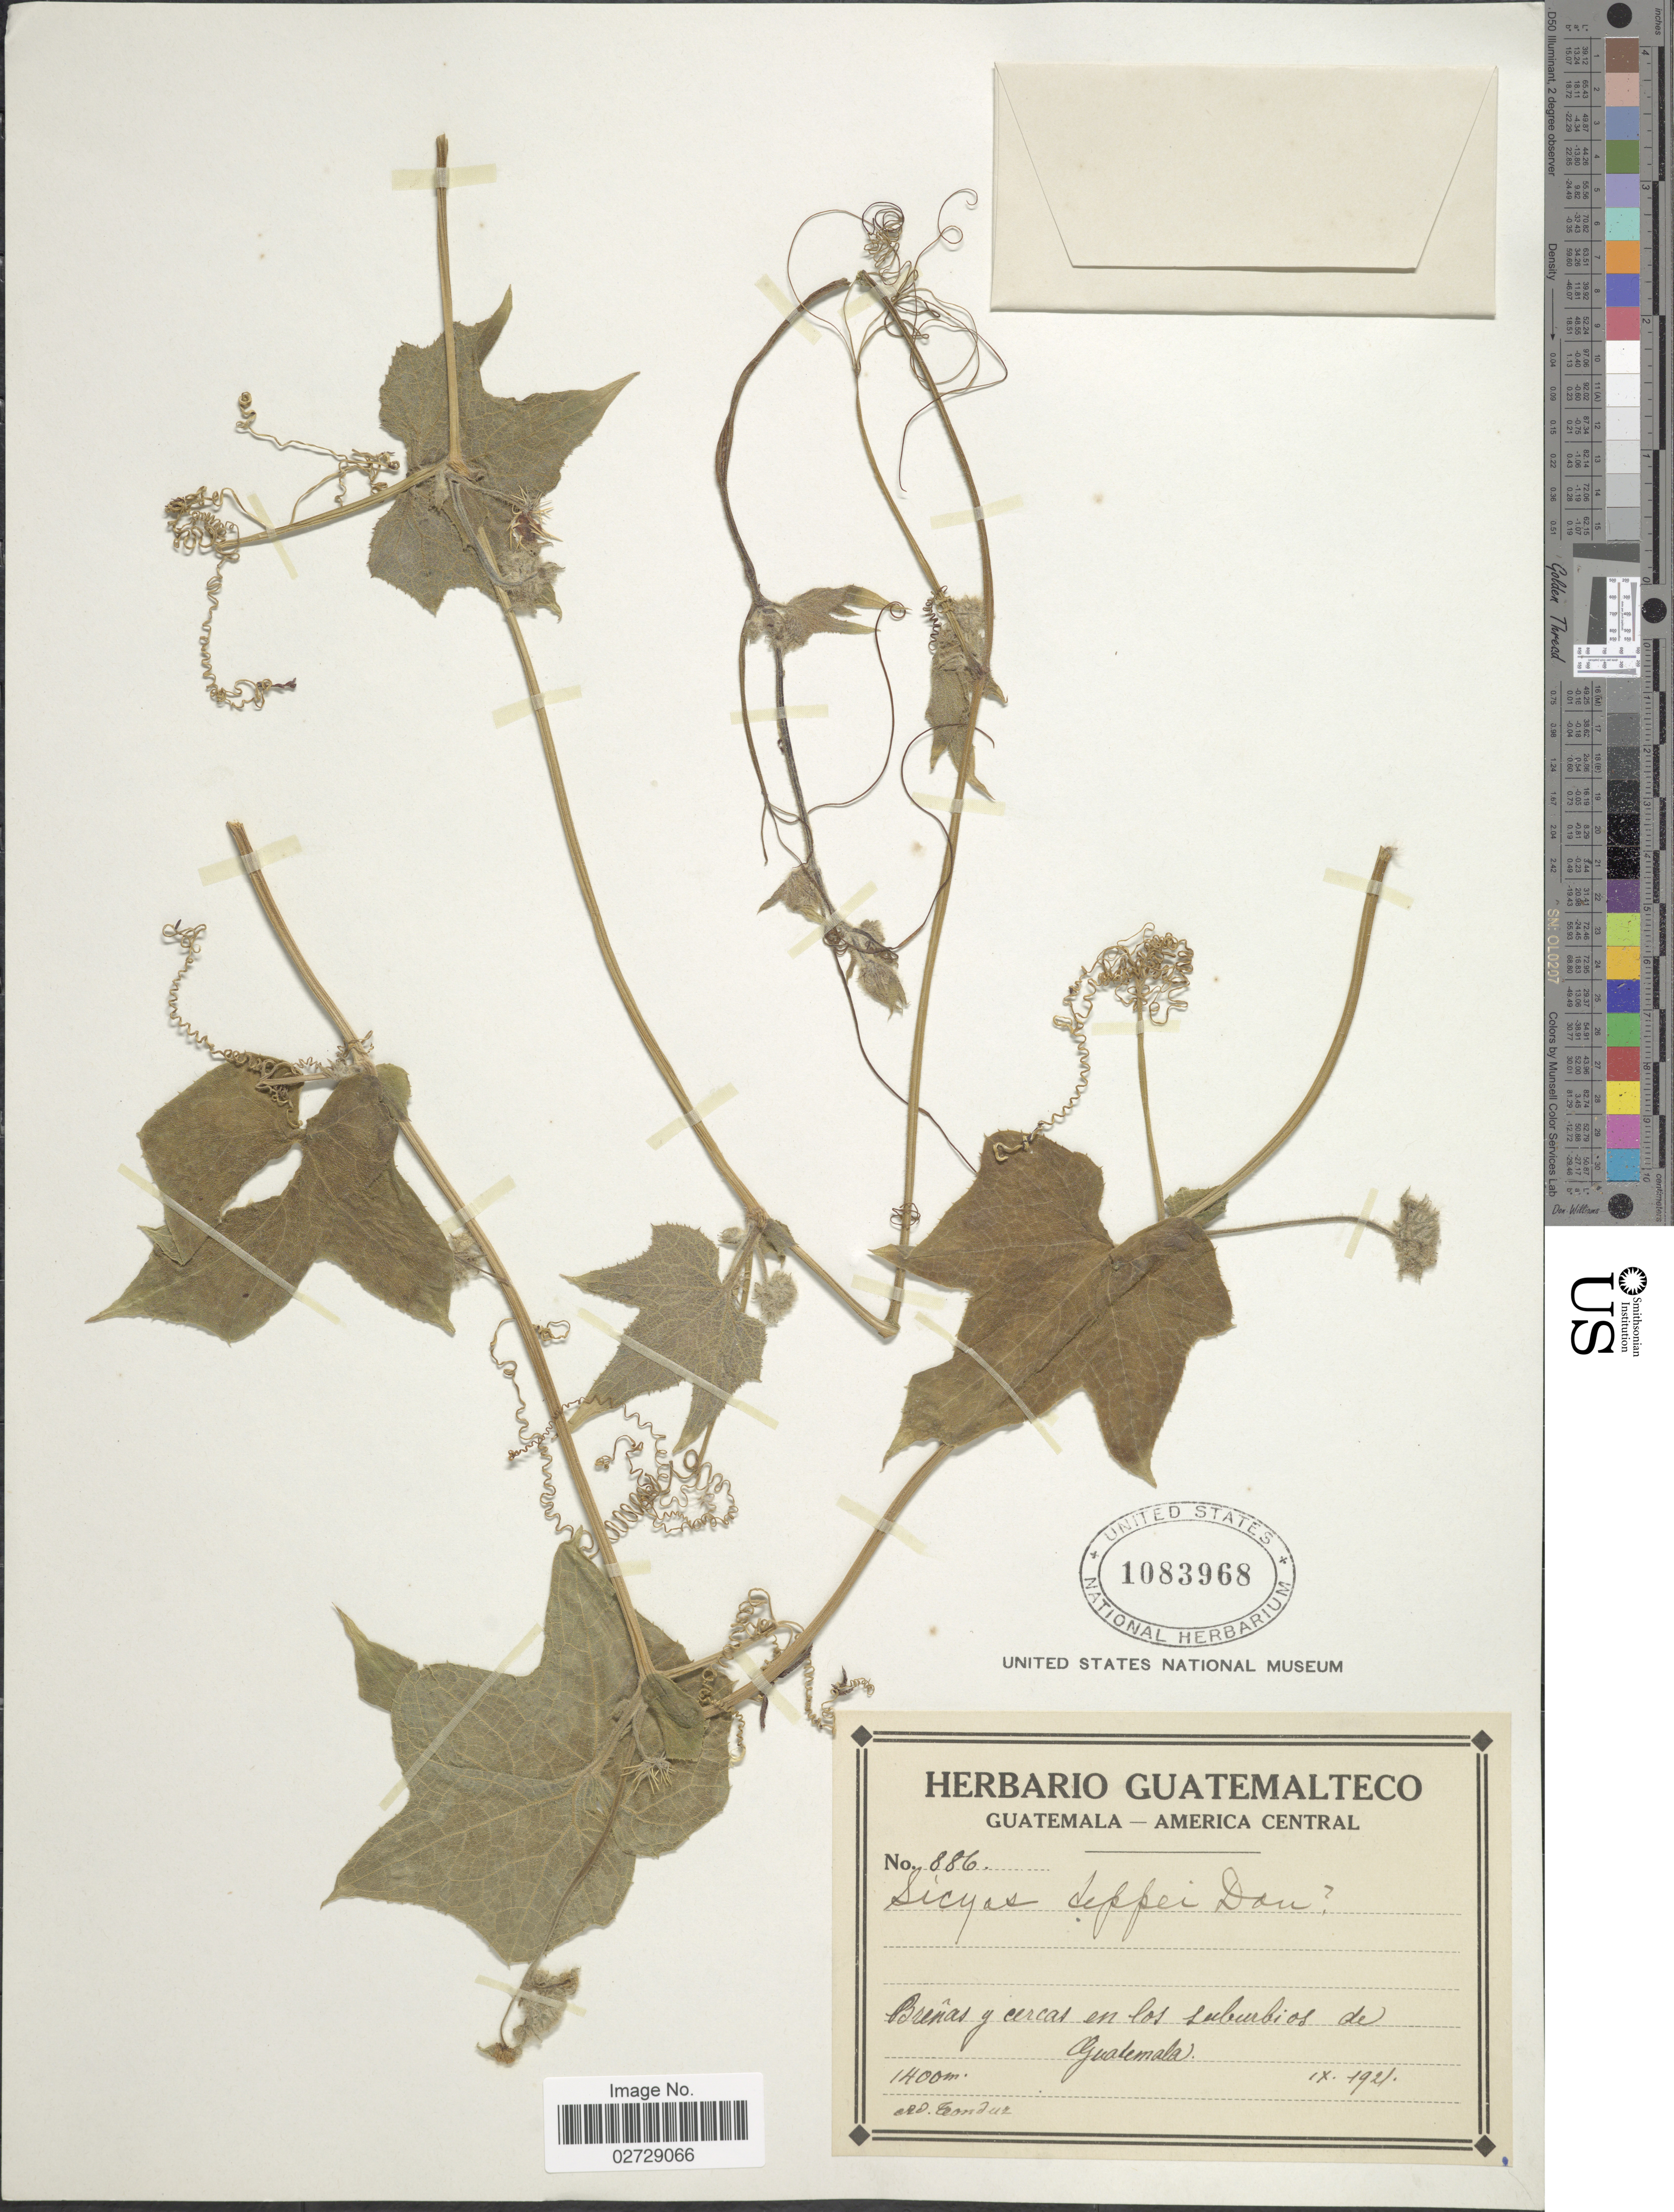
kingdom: Plantae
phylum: Tracheophyta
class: Magnoliopsida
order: Cucurbitales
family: Cucurbitaceae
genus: Sicyos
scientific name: Sicyos deppei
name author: G. Don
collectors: A. Tonduz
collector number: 886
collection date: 1921-09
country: Guatemala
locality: Breñas y cercas en los suburubios de Guatemala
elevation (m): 1400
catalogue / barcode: US 1083968